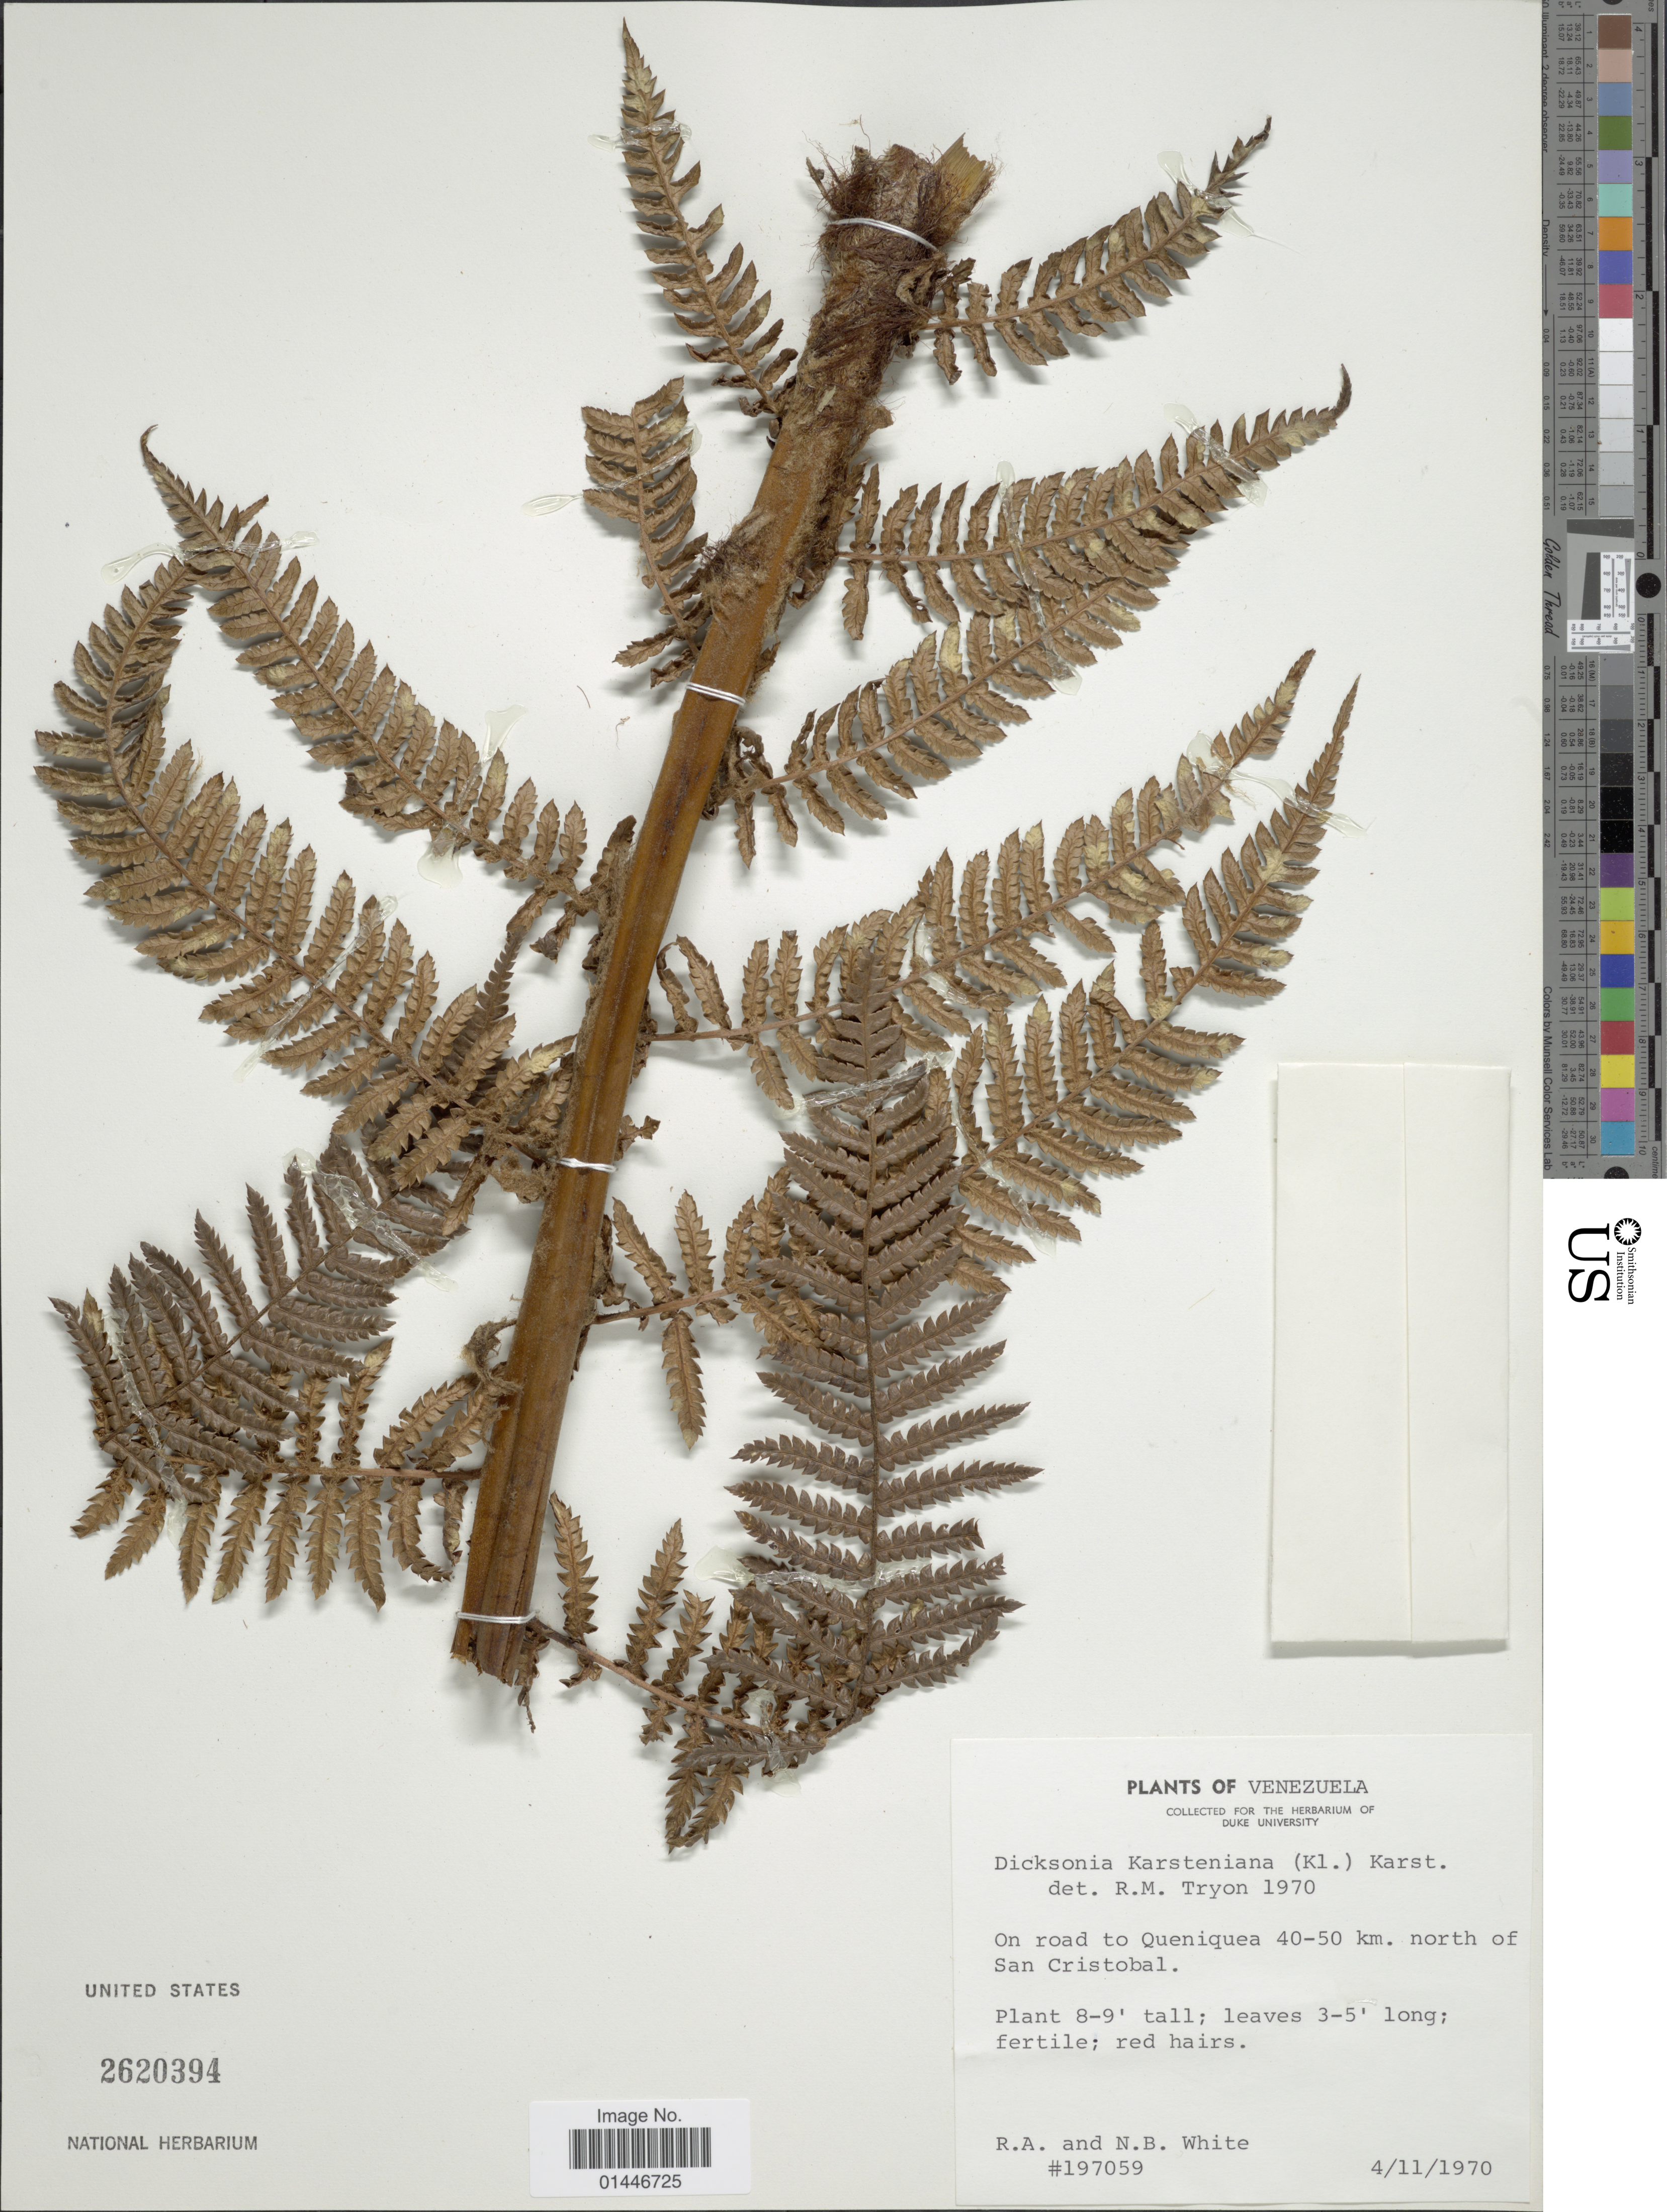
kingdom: Plantae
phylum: Tracheophyta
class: Polypodiopsida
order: Cyatheales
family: Dicksoniaceae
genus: Dicksonia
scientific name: Dicksonia karsteniana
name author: Klotzsch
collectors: R. A. White & N. White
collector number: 197059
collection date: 1970-11-04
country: Venezuela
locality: On road to Queniquea 40-50 km north of San Cristobal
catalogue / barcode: US 2620394